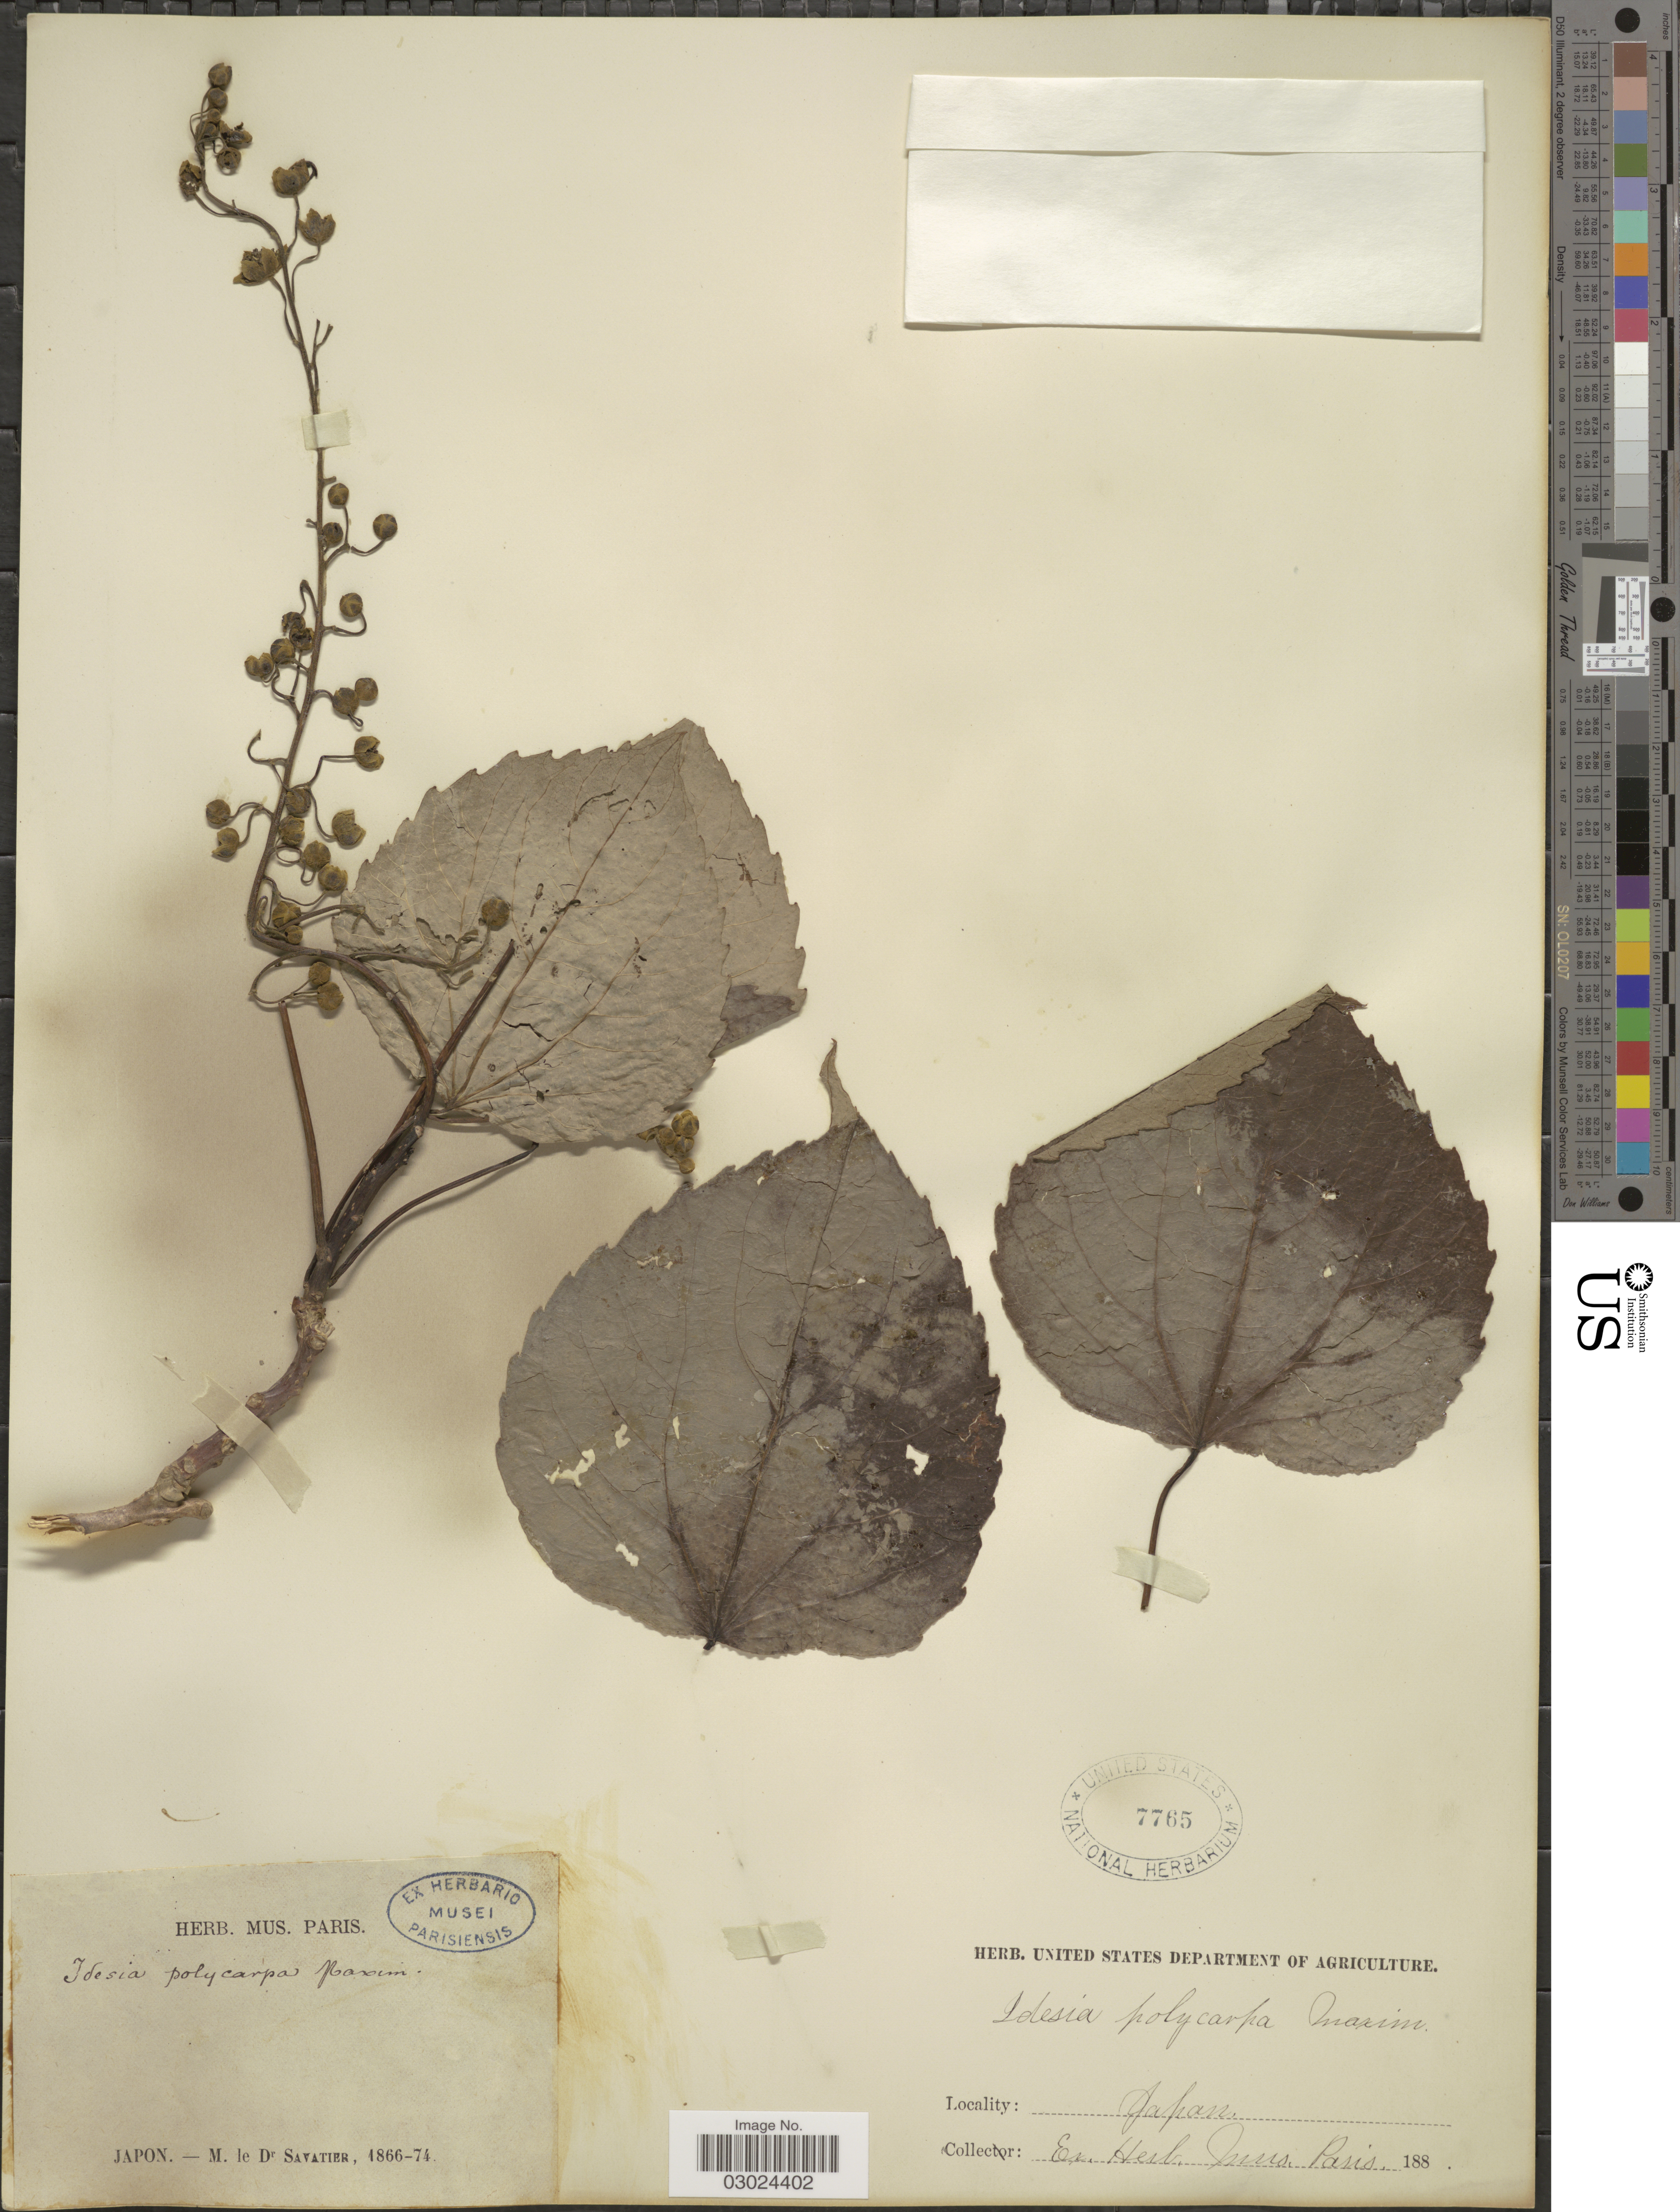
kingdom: Plantae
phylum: Tracheophyta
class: Magnoliopsida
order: Malpighiales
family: Salicaceae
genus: Idesia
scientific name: Idesia polycarpa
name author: Maxim.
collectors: Savatier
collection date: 1866/1874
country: Japan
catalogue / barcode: US 7765